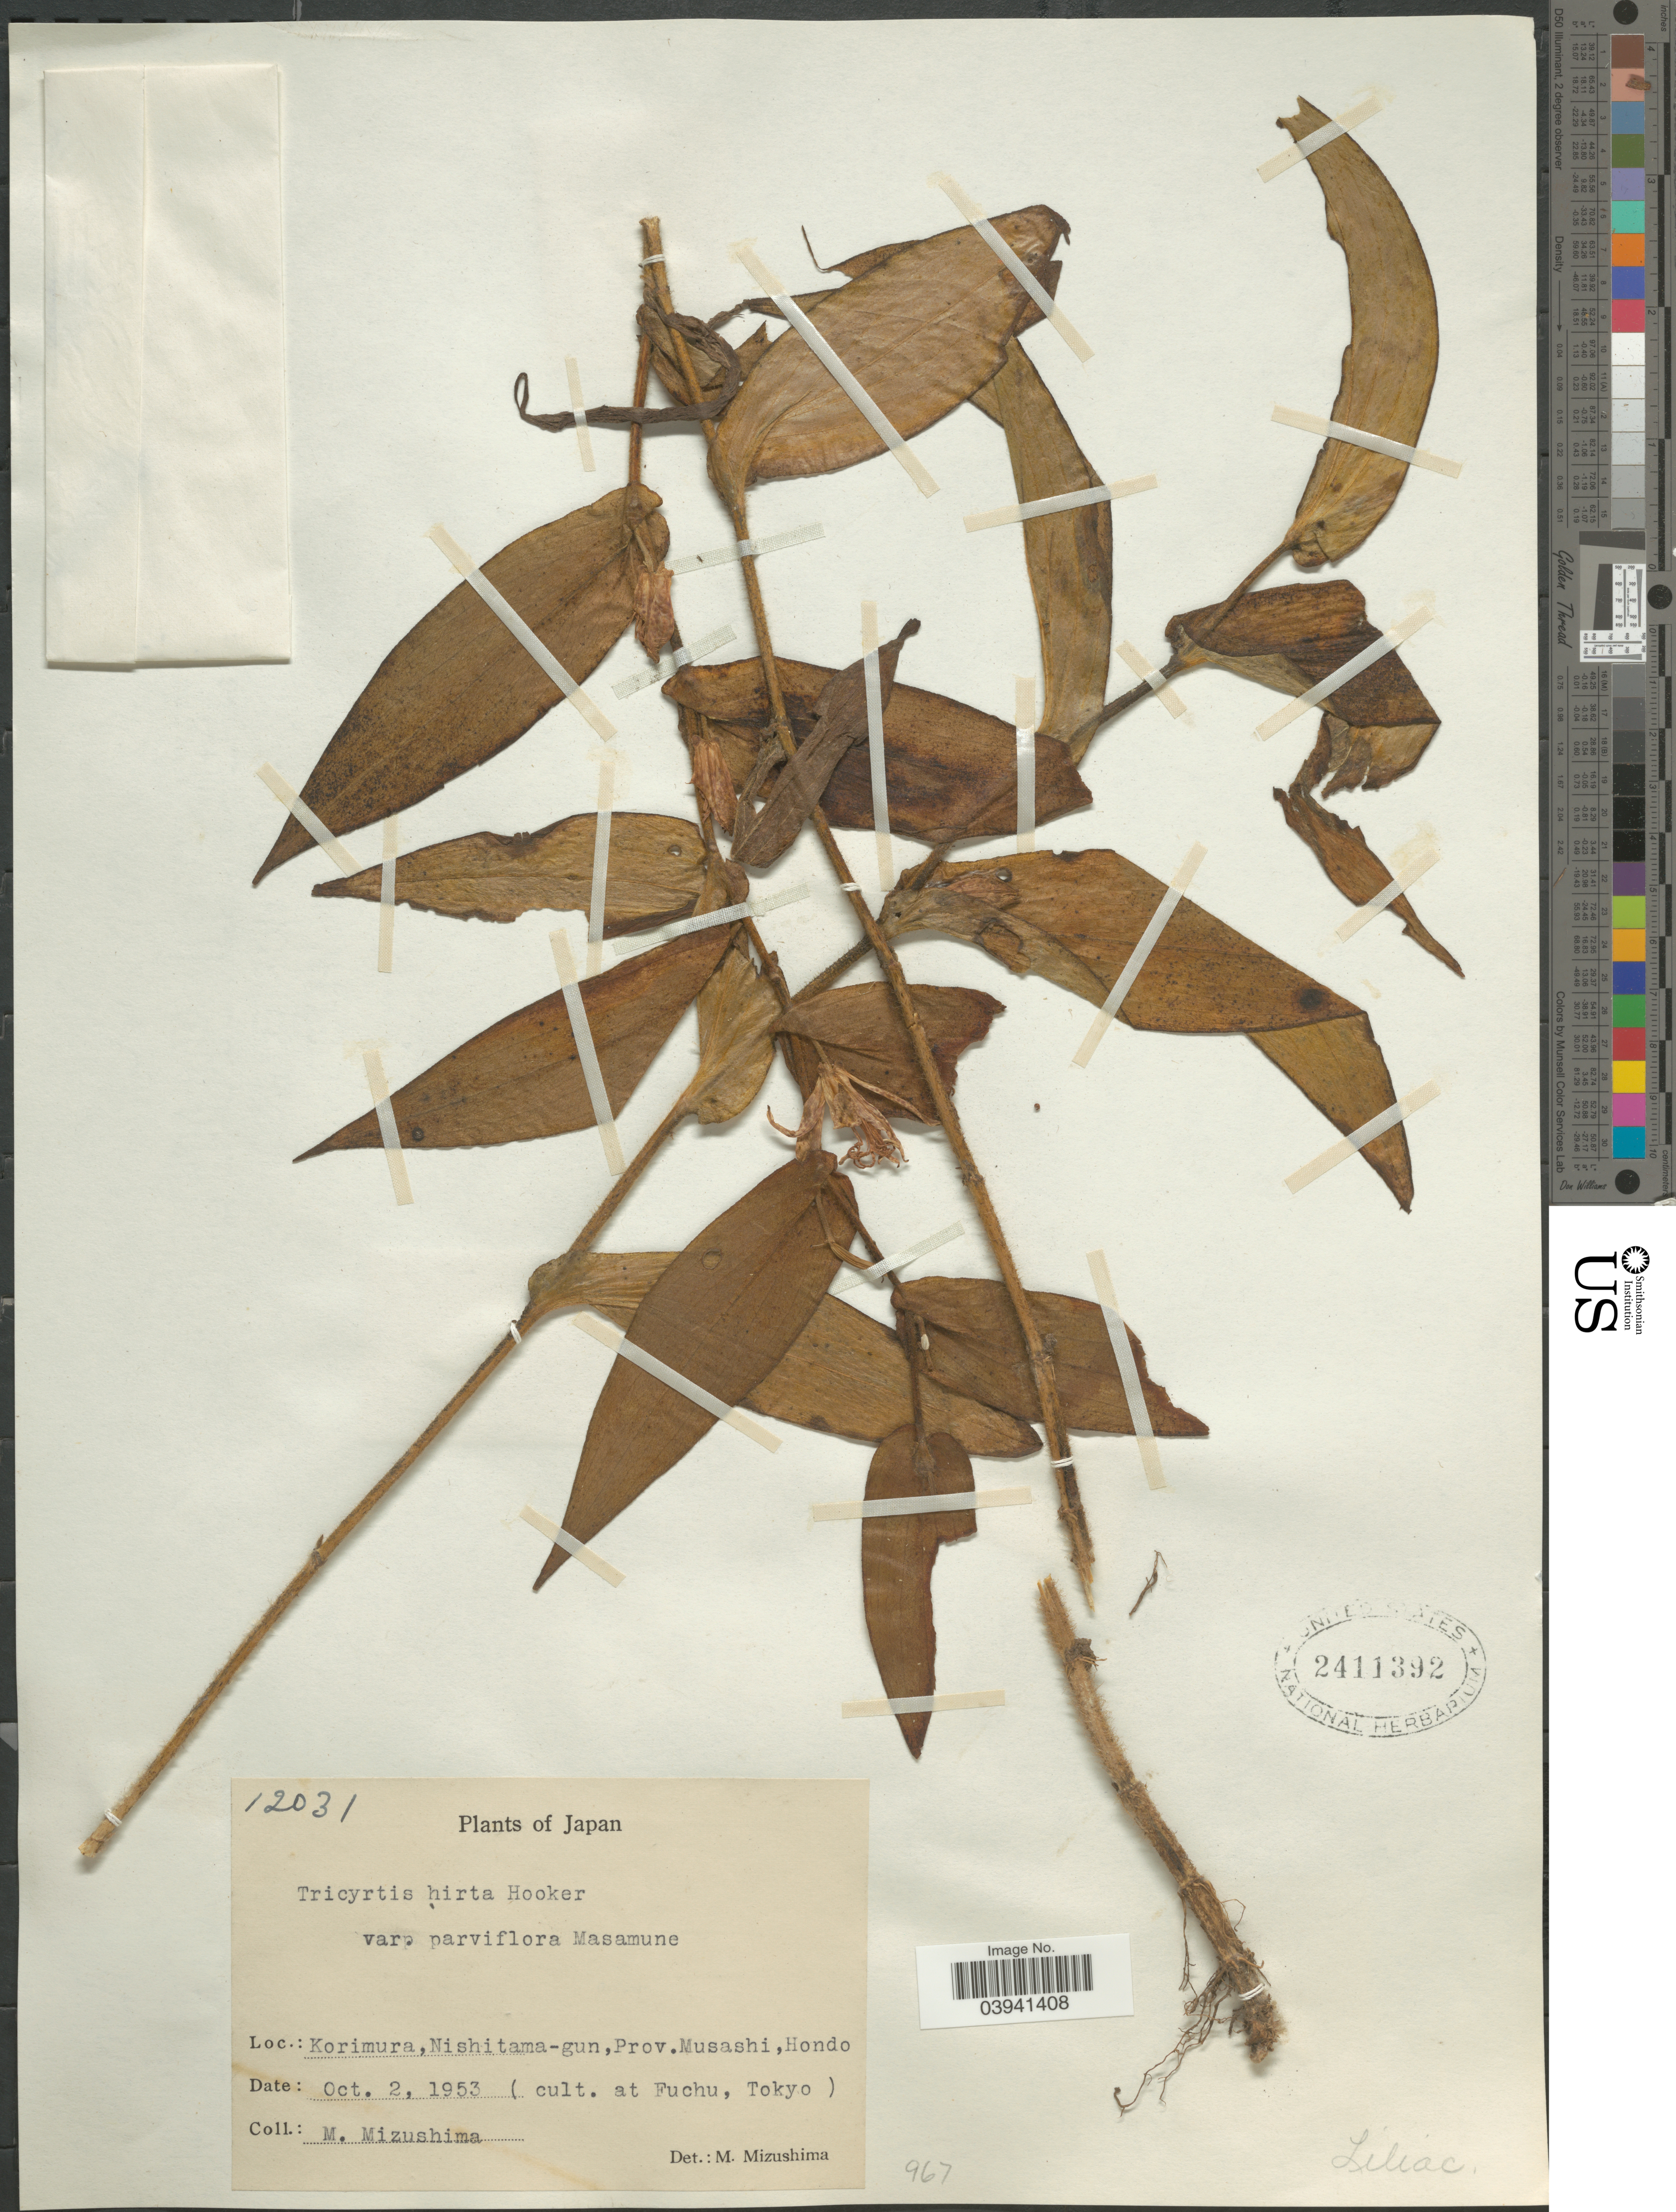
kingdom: Plantae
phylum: Tracheophyta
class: Liliopsida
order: Liliales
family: Liliaceae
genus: Tricyrtis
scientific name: Tricyrtis hirta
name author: (Thunb.) Hook.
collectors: M. Mizushima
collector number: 12031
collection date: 1953-10-02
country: Japan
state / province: Tokyo, Federal City of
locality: At Fuchu.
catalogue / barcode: US 2411392